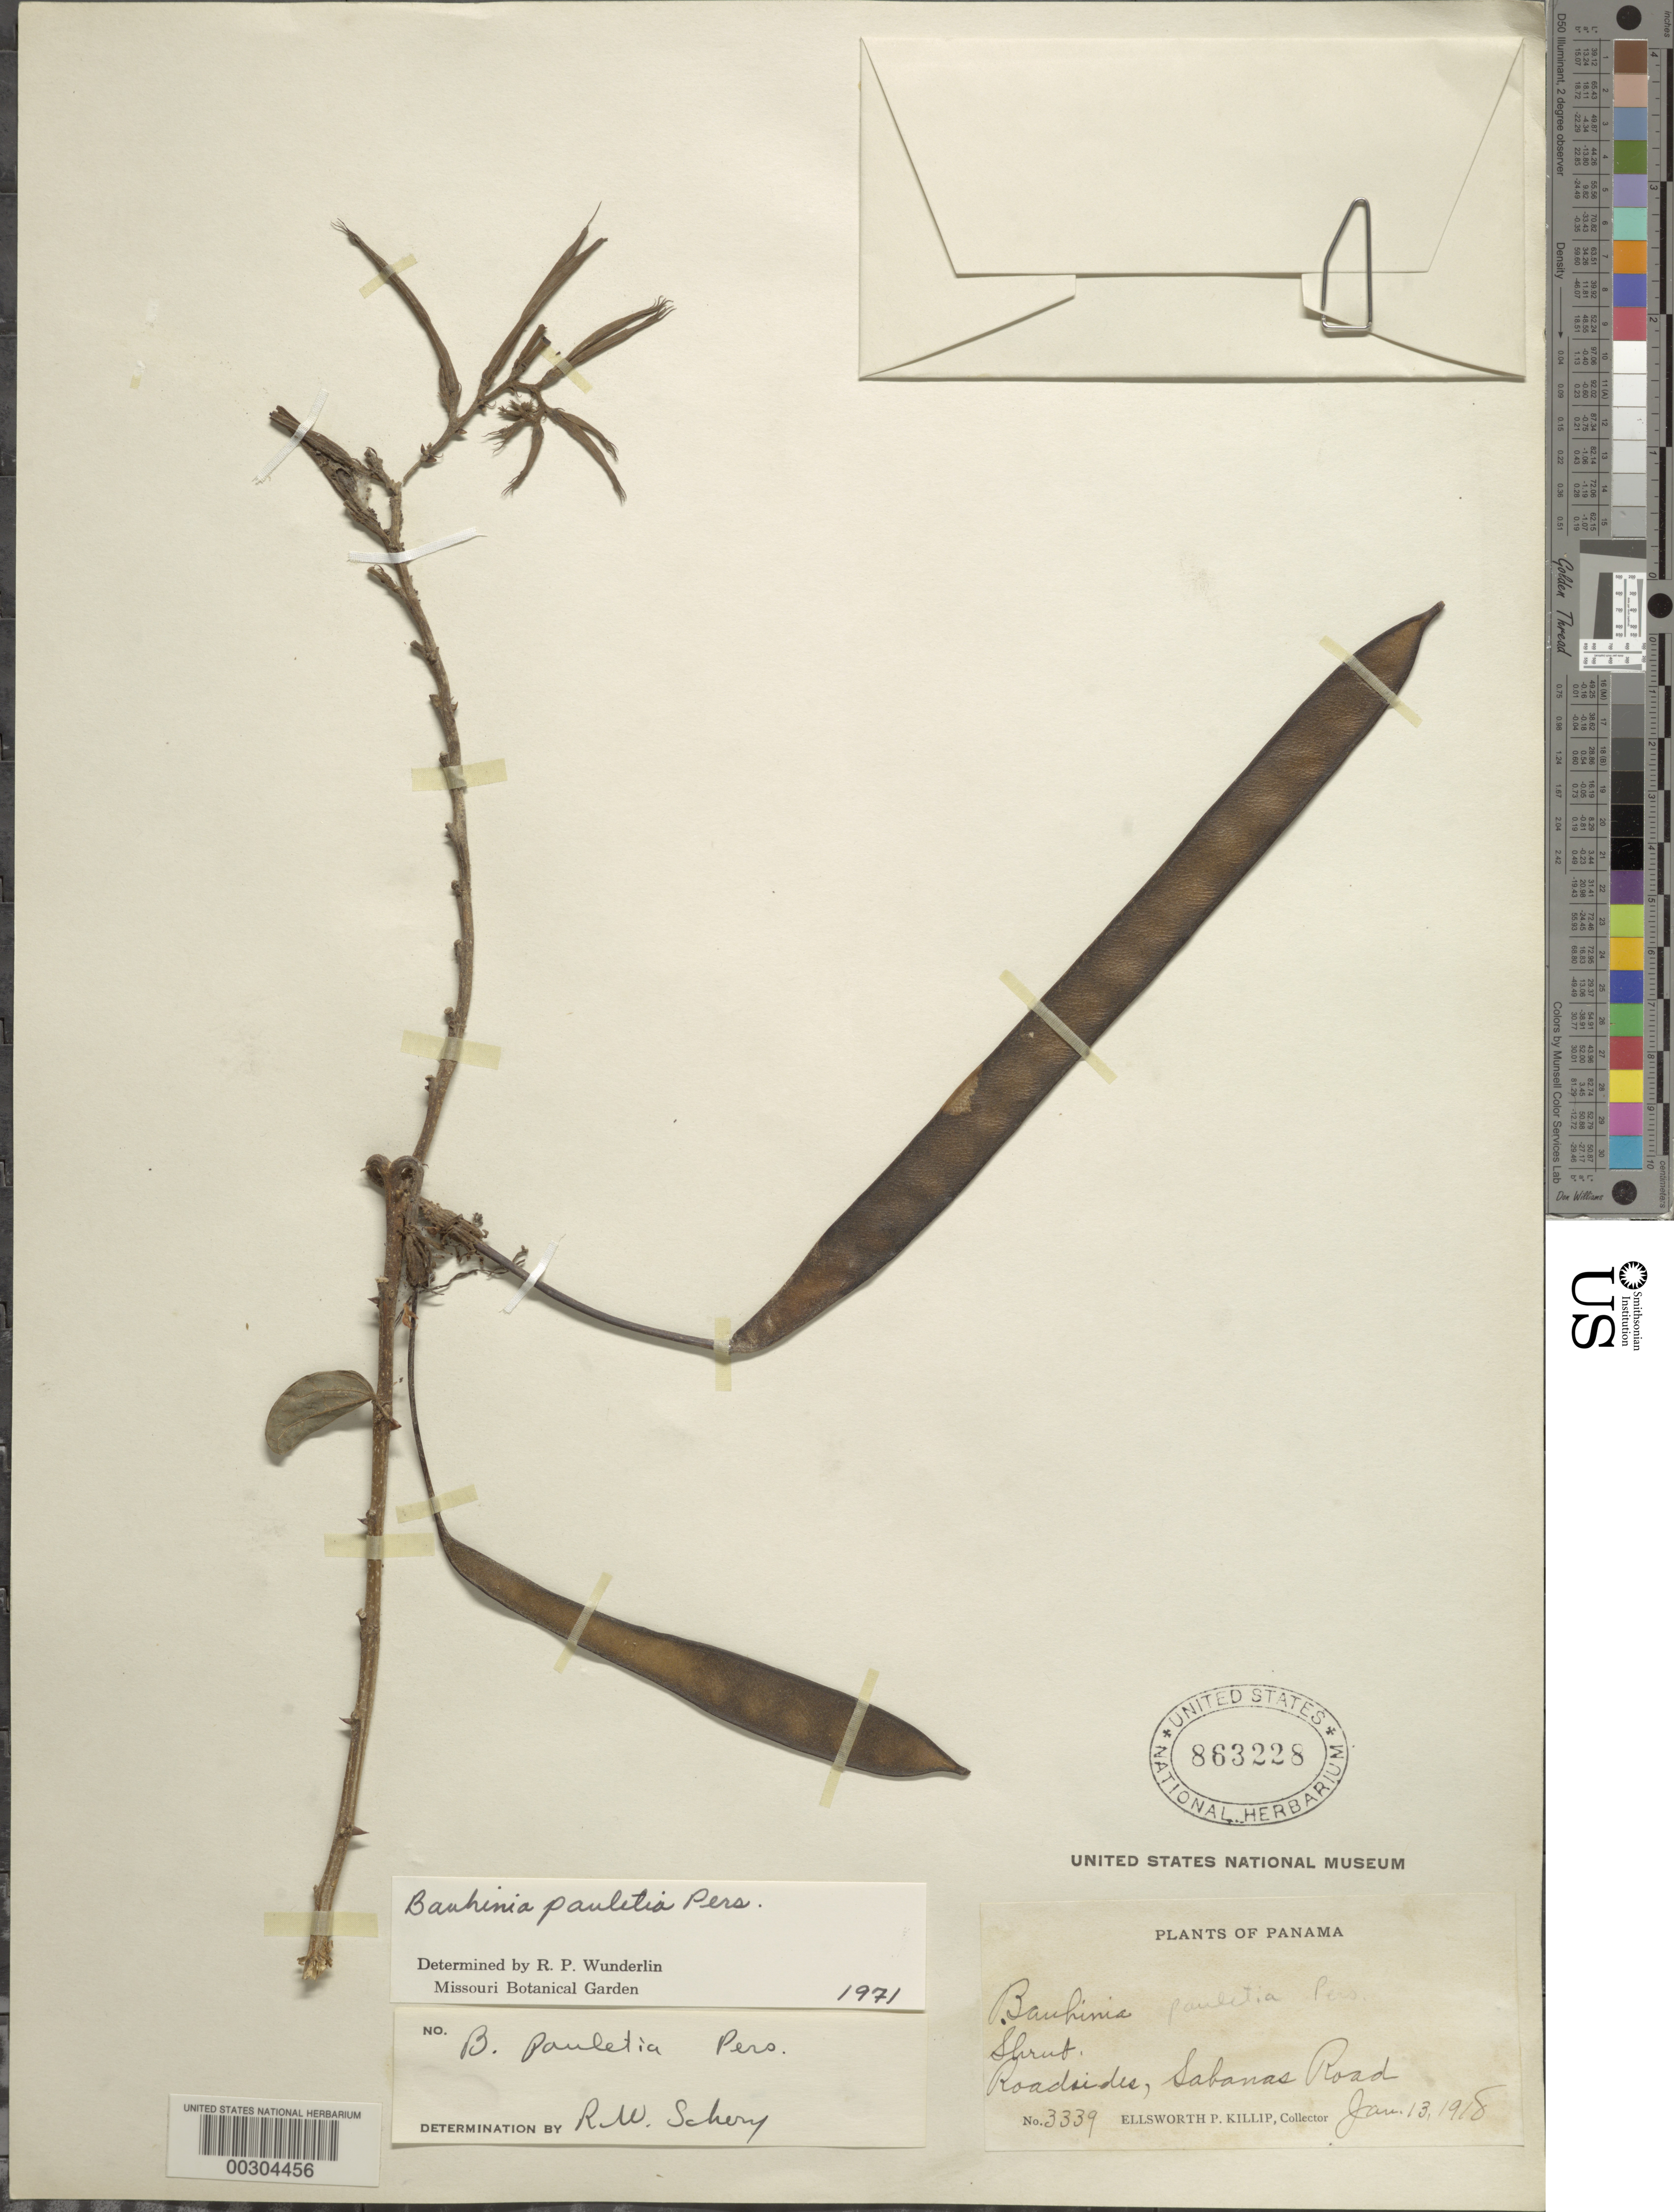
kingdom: Plantae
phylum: Tracheophyta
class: Magnoliopsida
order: Fabales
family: Fabaceae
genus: Bauhinia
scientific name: Bauhinia pauletia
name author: Pers.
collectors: E. P. Killip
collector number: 3339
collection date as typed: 13 Jan 1918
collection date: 1918-01-13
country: Panama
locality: Sabanas Park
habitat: Roadside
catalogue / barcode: US 863228